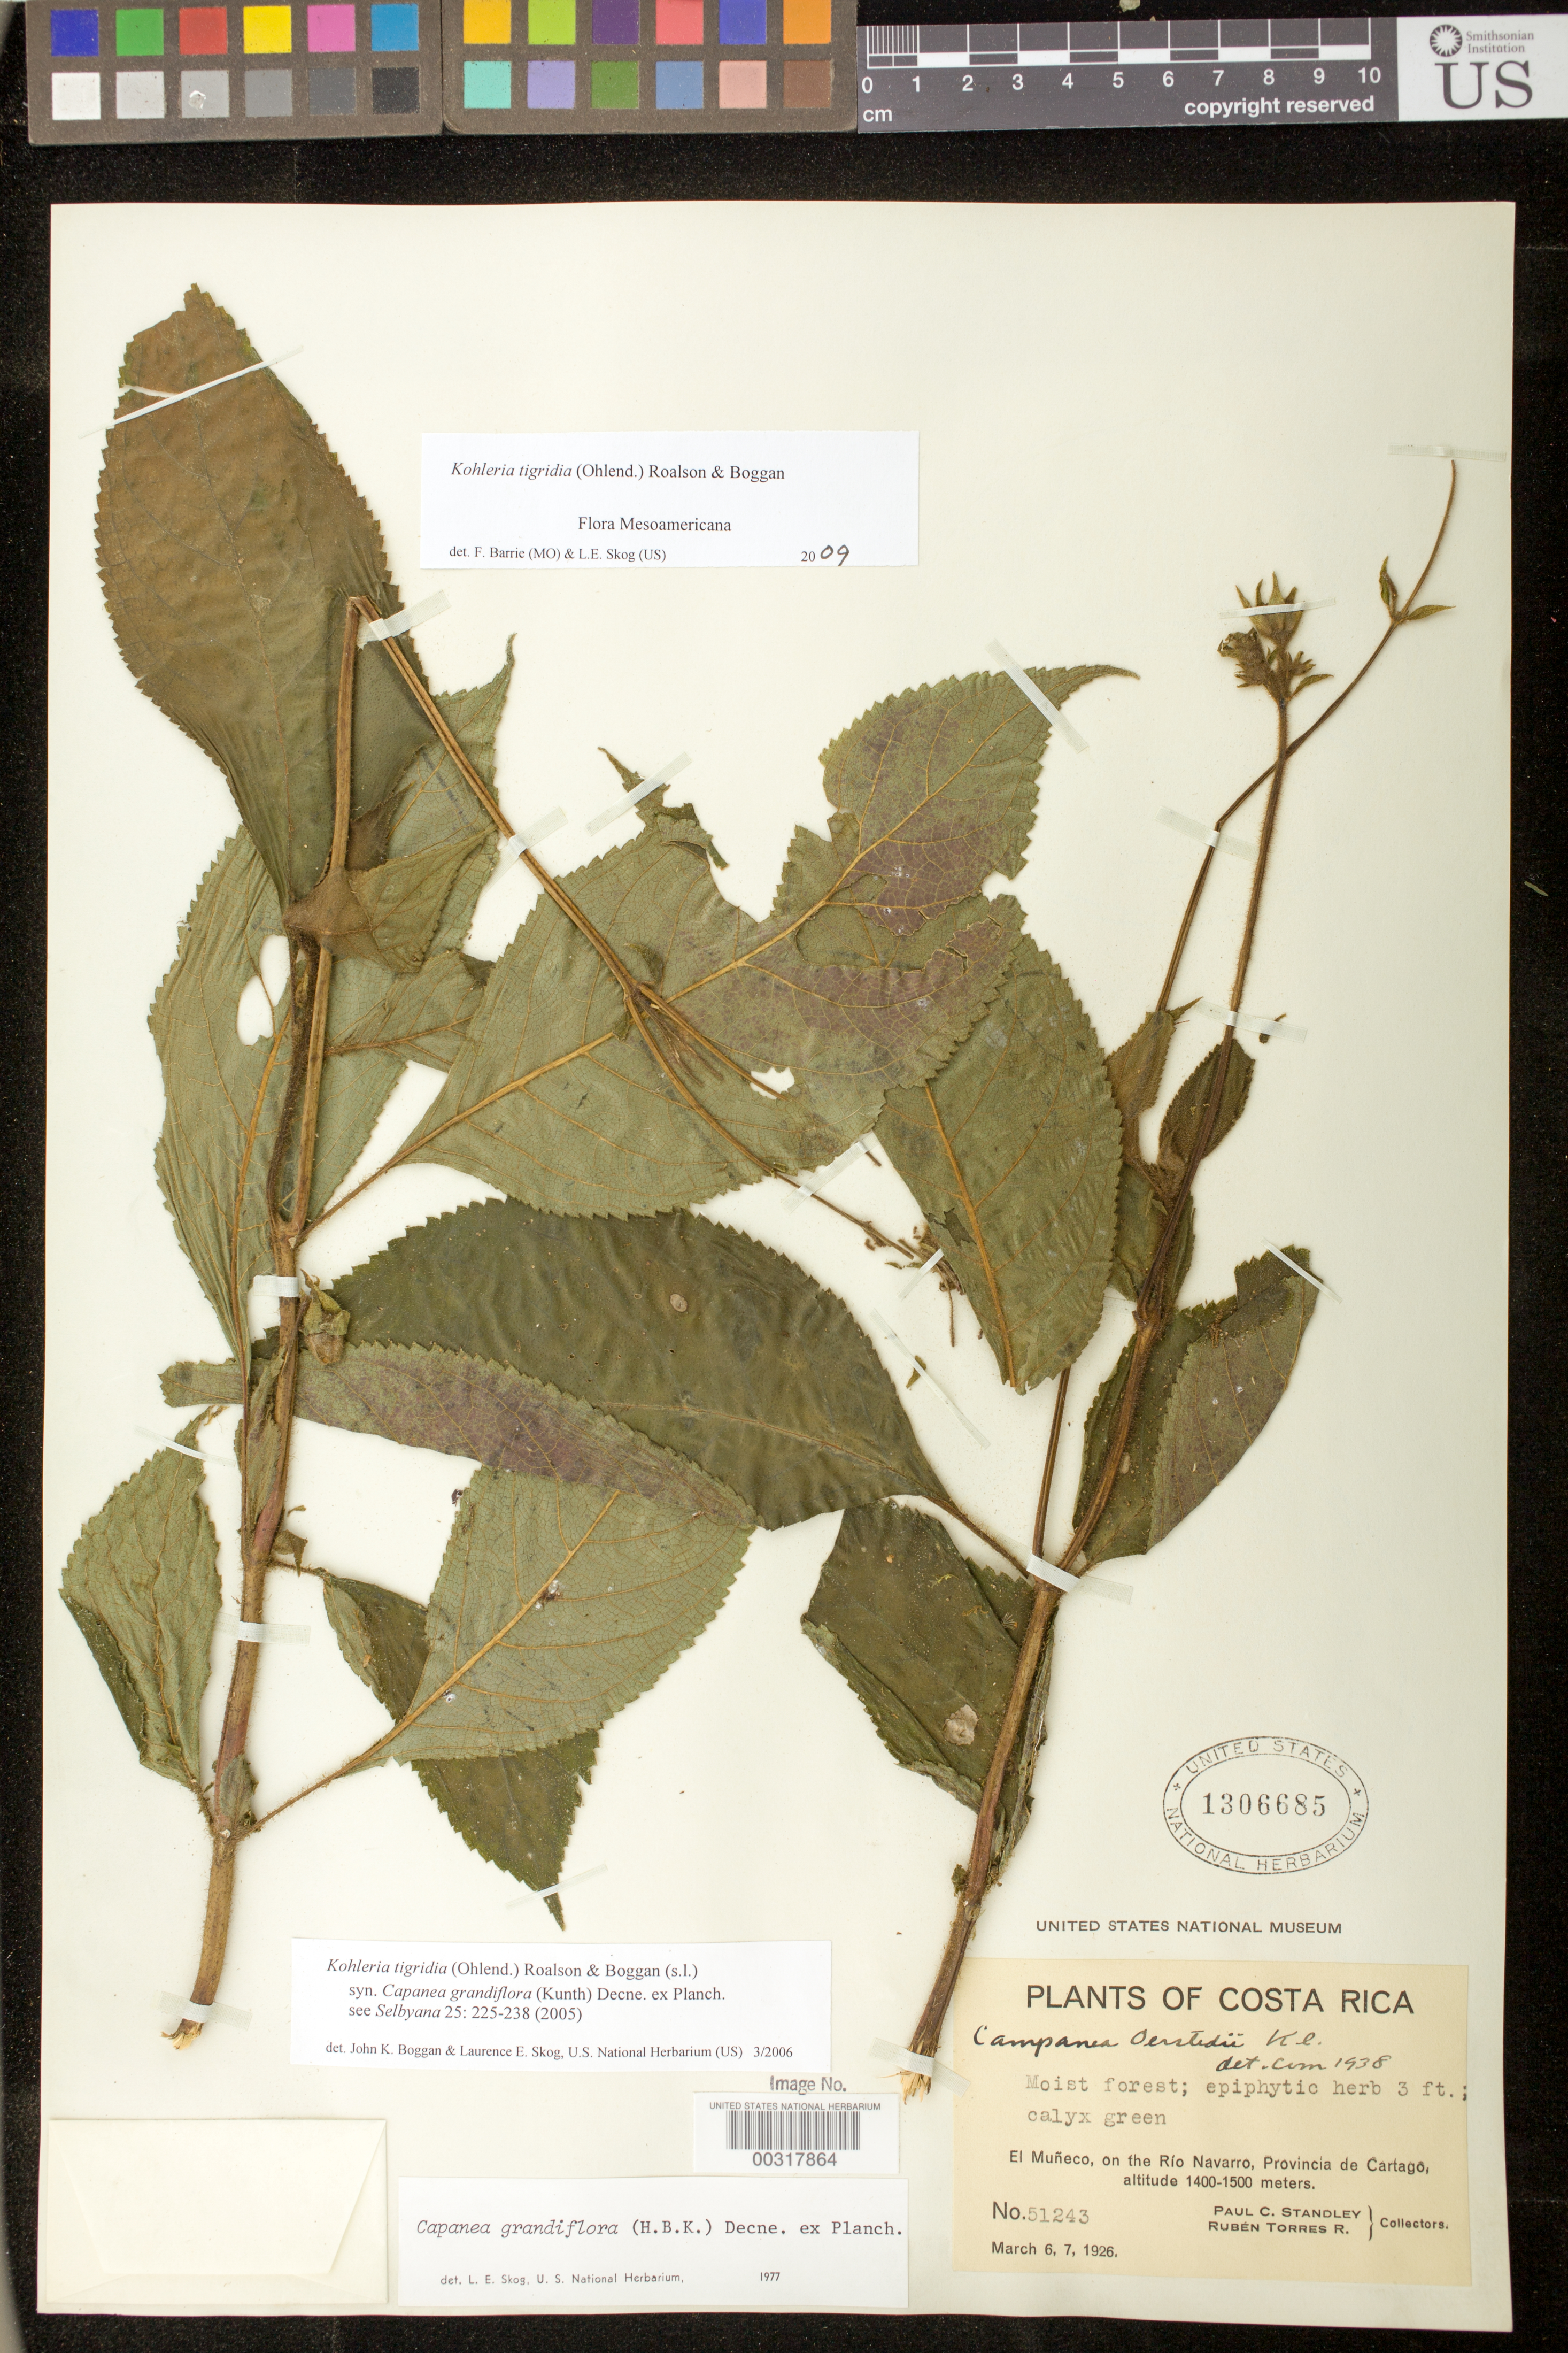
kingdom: Plantae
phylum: Tracheophyta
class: Magnoliopsida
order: Lamiales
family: Gesneriaceae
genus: Kohleria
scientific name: Kohleria tigridia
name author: (Ohlend.) Roalson & Boggan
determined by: Boggan, J. K.; Skog, L. E.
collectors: P. C. Standley & R. Torres R.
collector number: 51243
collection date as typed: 6-7 Mar 1926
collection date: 1926-03-06/1926-03-07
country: Costa Rica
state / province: Cartago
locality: El Muneco, on the Rio Navarro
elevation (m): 1400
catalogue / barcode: US 1306685